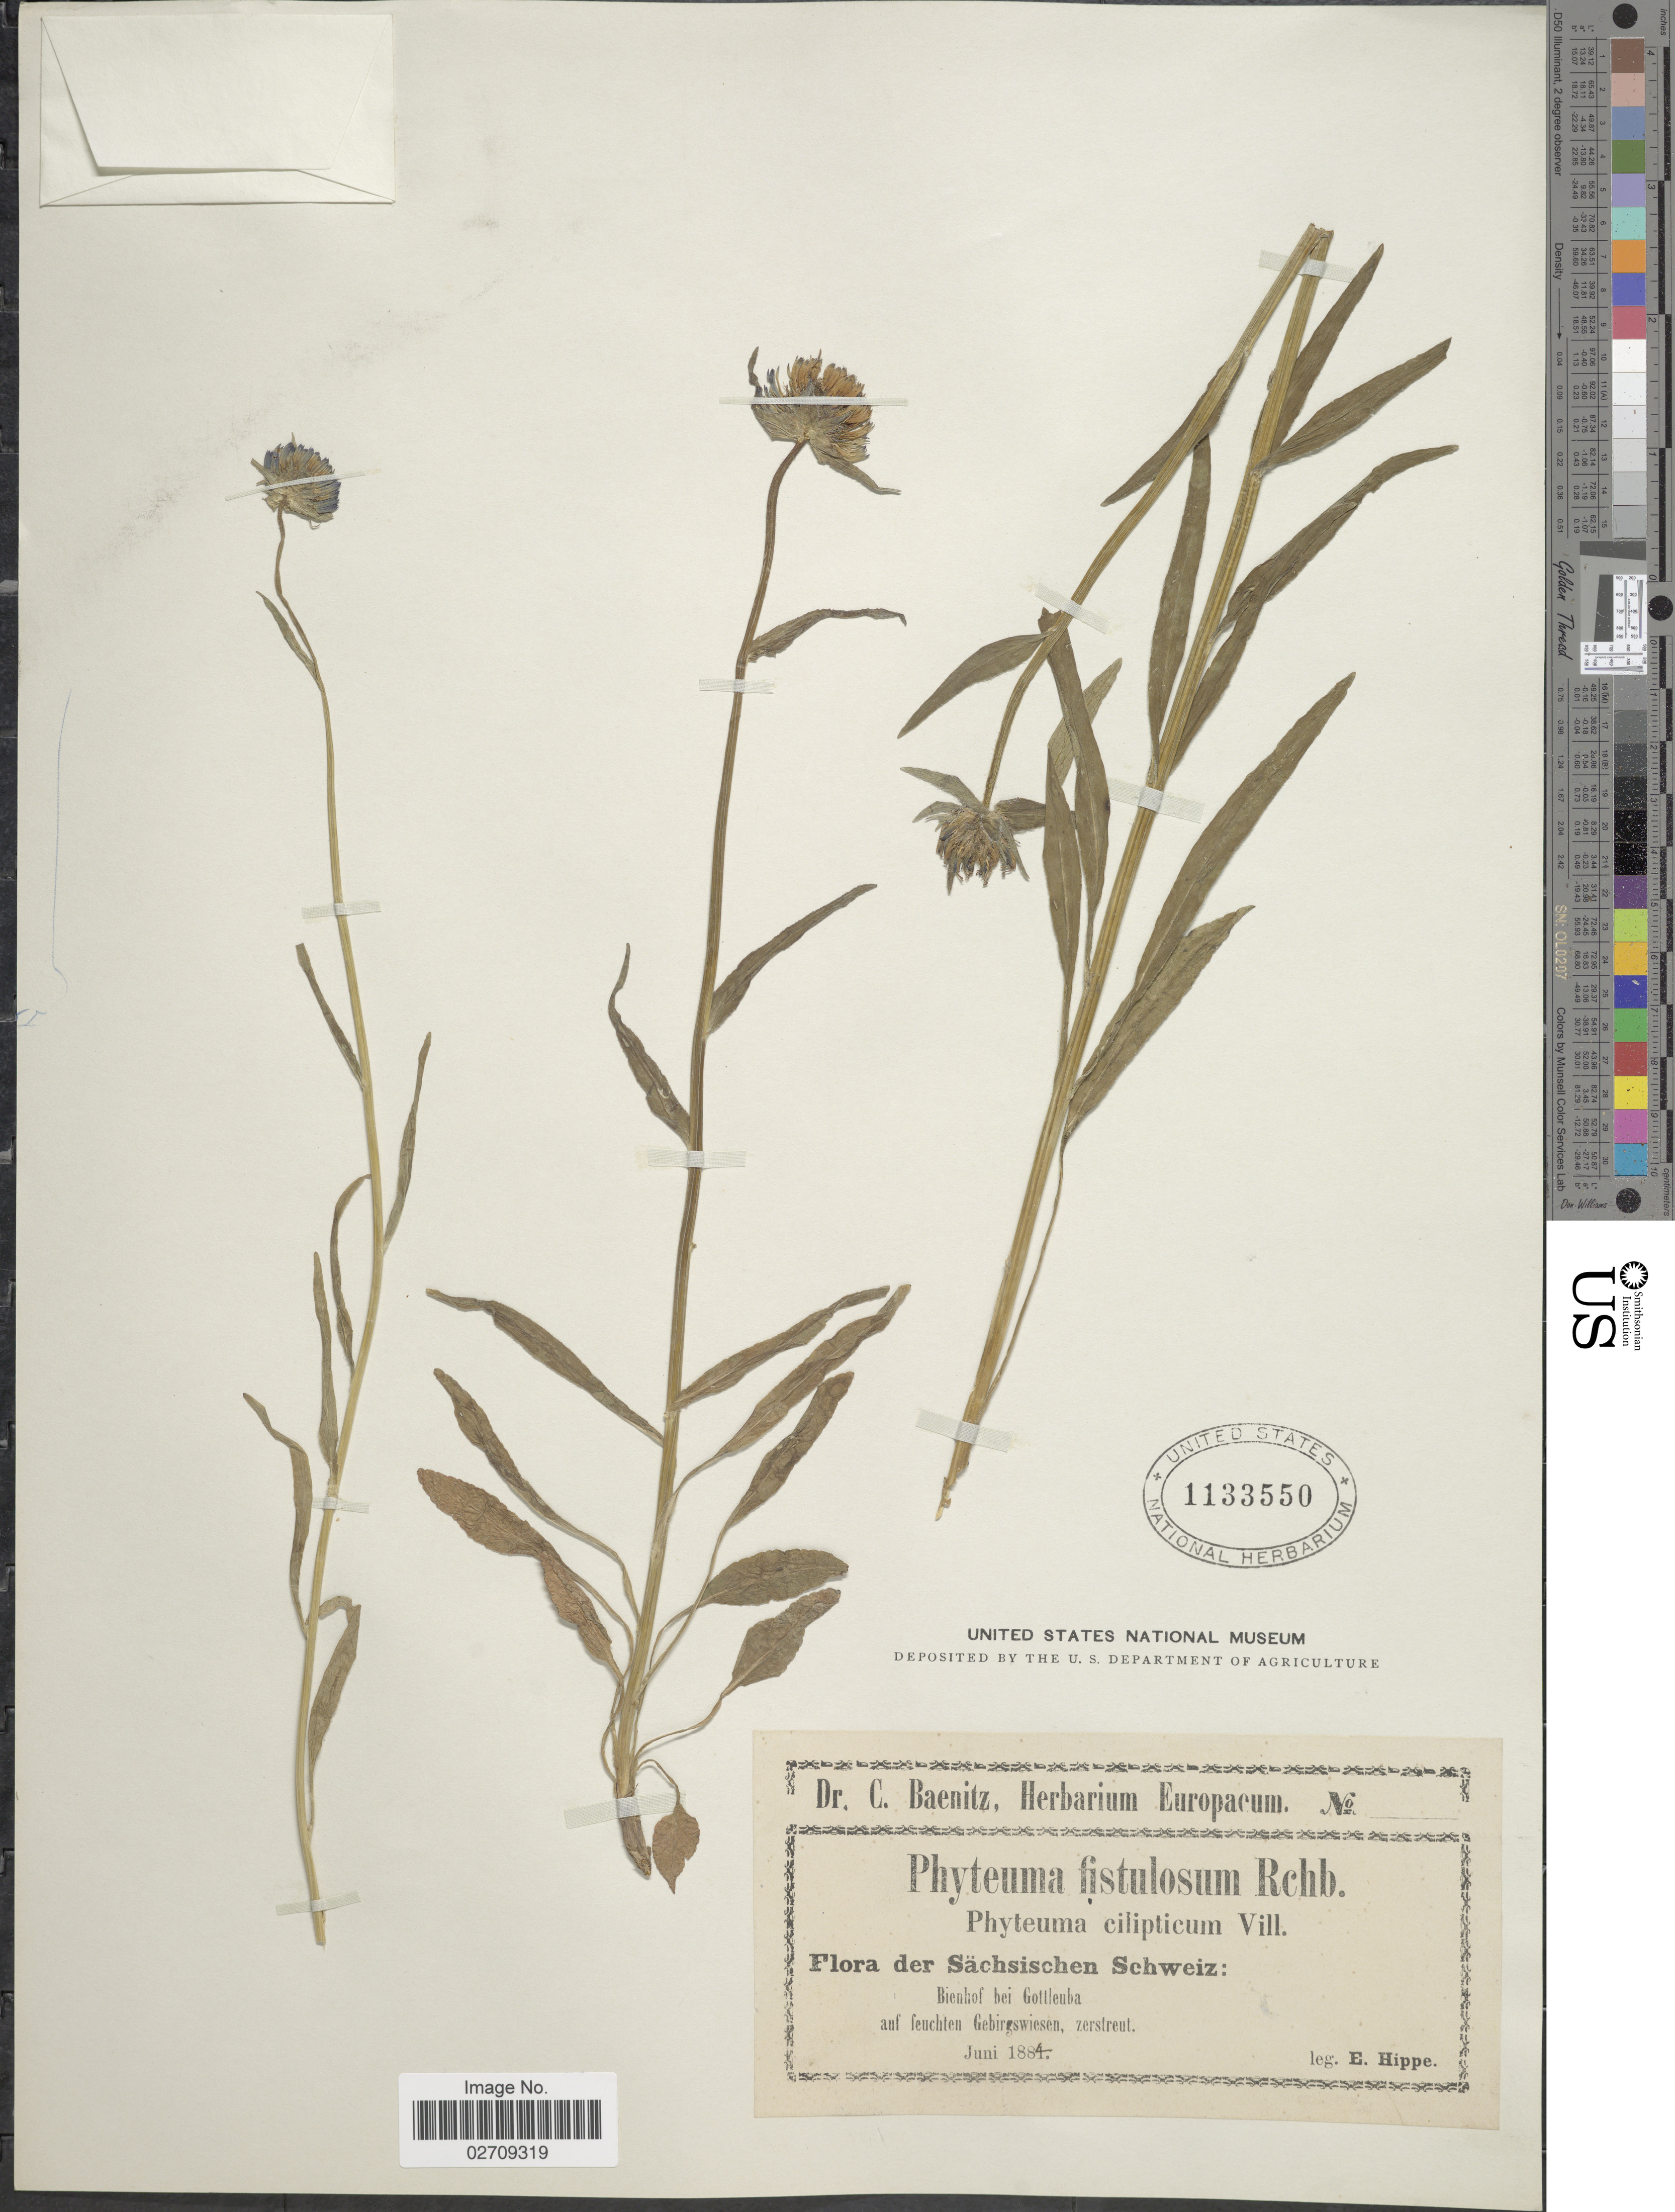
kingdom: Plantae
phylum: Tracheophyta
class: Magnoliopsida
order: Asterales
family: Campanulaceae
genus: Phyteuma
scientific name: Phyteuma fistulosum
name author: Rchb.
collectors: E. Hippe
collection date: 1884-06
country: Germany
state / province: Sachsen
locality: Sachsischen Schweiz: Bienhof bei Gottleuba auf feuchten Gebirgswiesen, zerstreut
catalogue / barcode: US 1133550